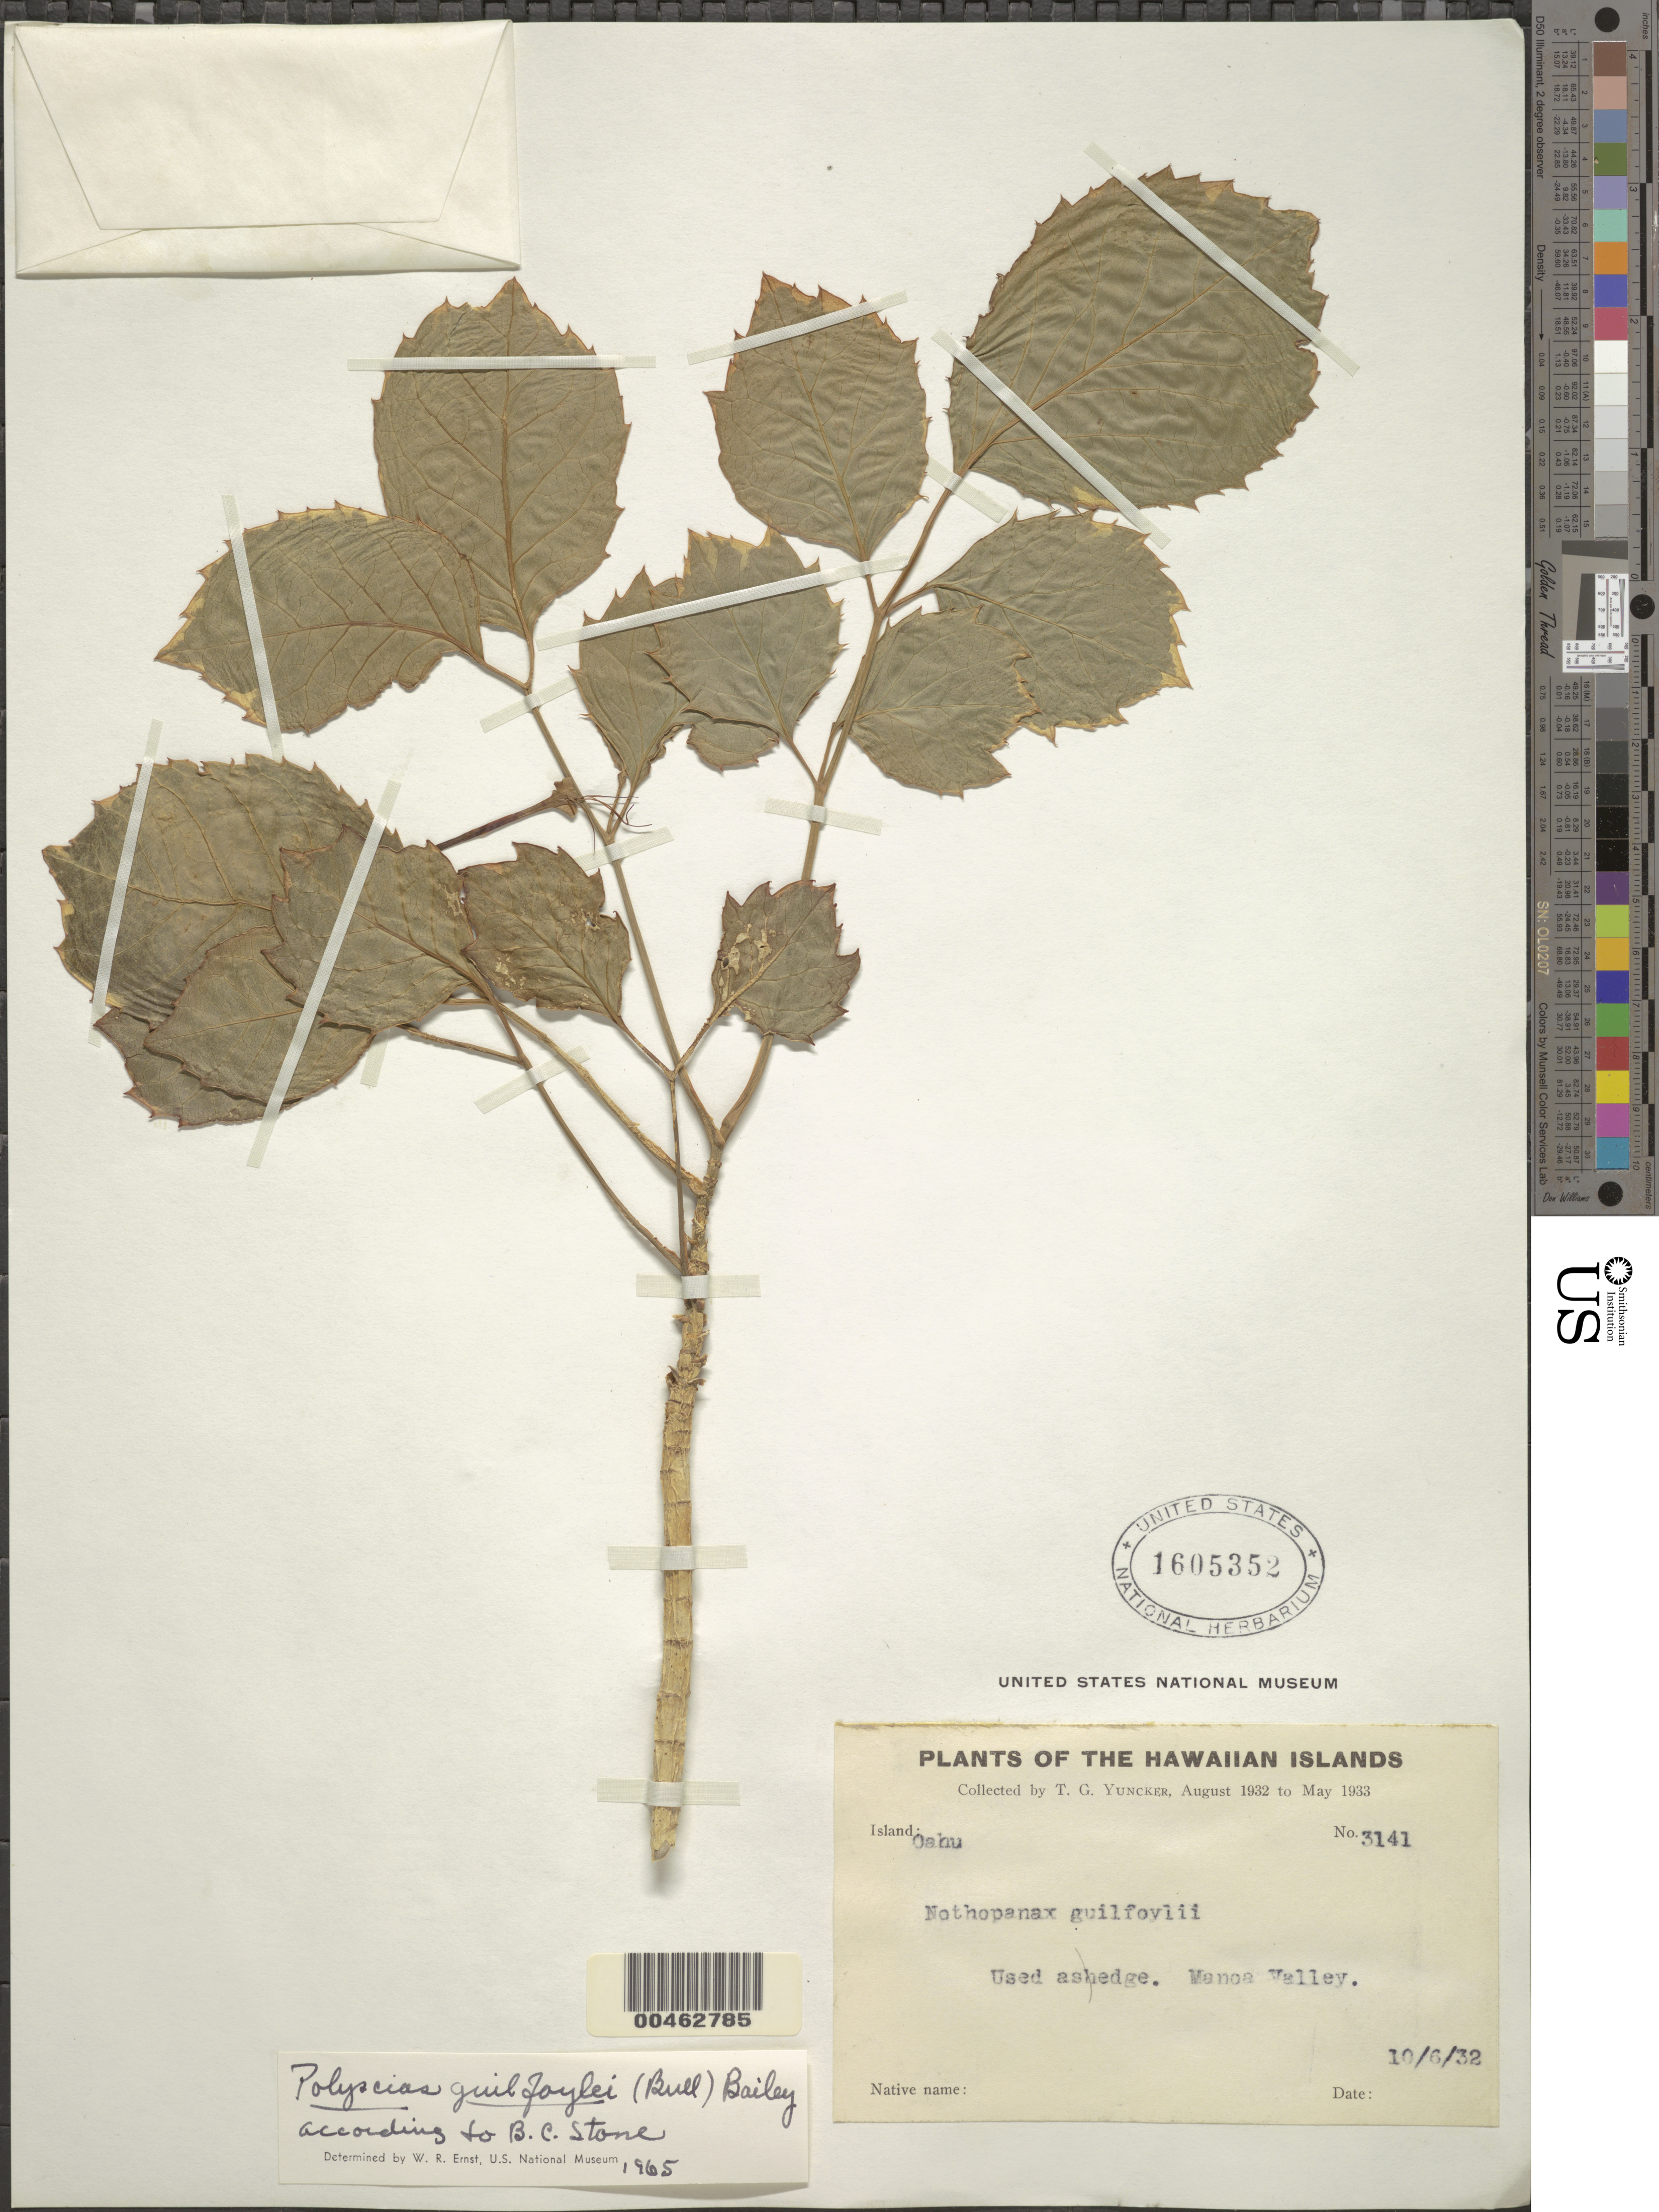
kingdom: Plantae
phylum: Tracheophyta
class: Magnoliopsida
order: Apiales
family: Araliaceae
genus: Polyscias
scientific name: Polyscias guilfoylei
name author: (W. Bull) L.H. Bailey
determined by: Ernst, W. R., (US), NMNH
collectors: T. G. Yuncker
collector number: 3141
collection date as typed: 6 Oct 1932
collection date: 1932-10-06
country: United States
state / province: Hawaii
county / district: Honolulu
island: Oahu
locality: Manoa Valley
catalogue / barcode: US 1605352